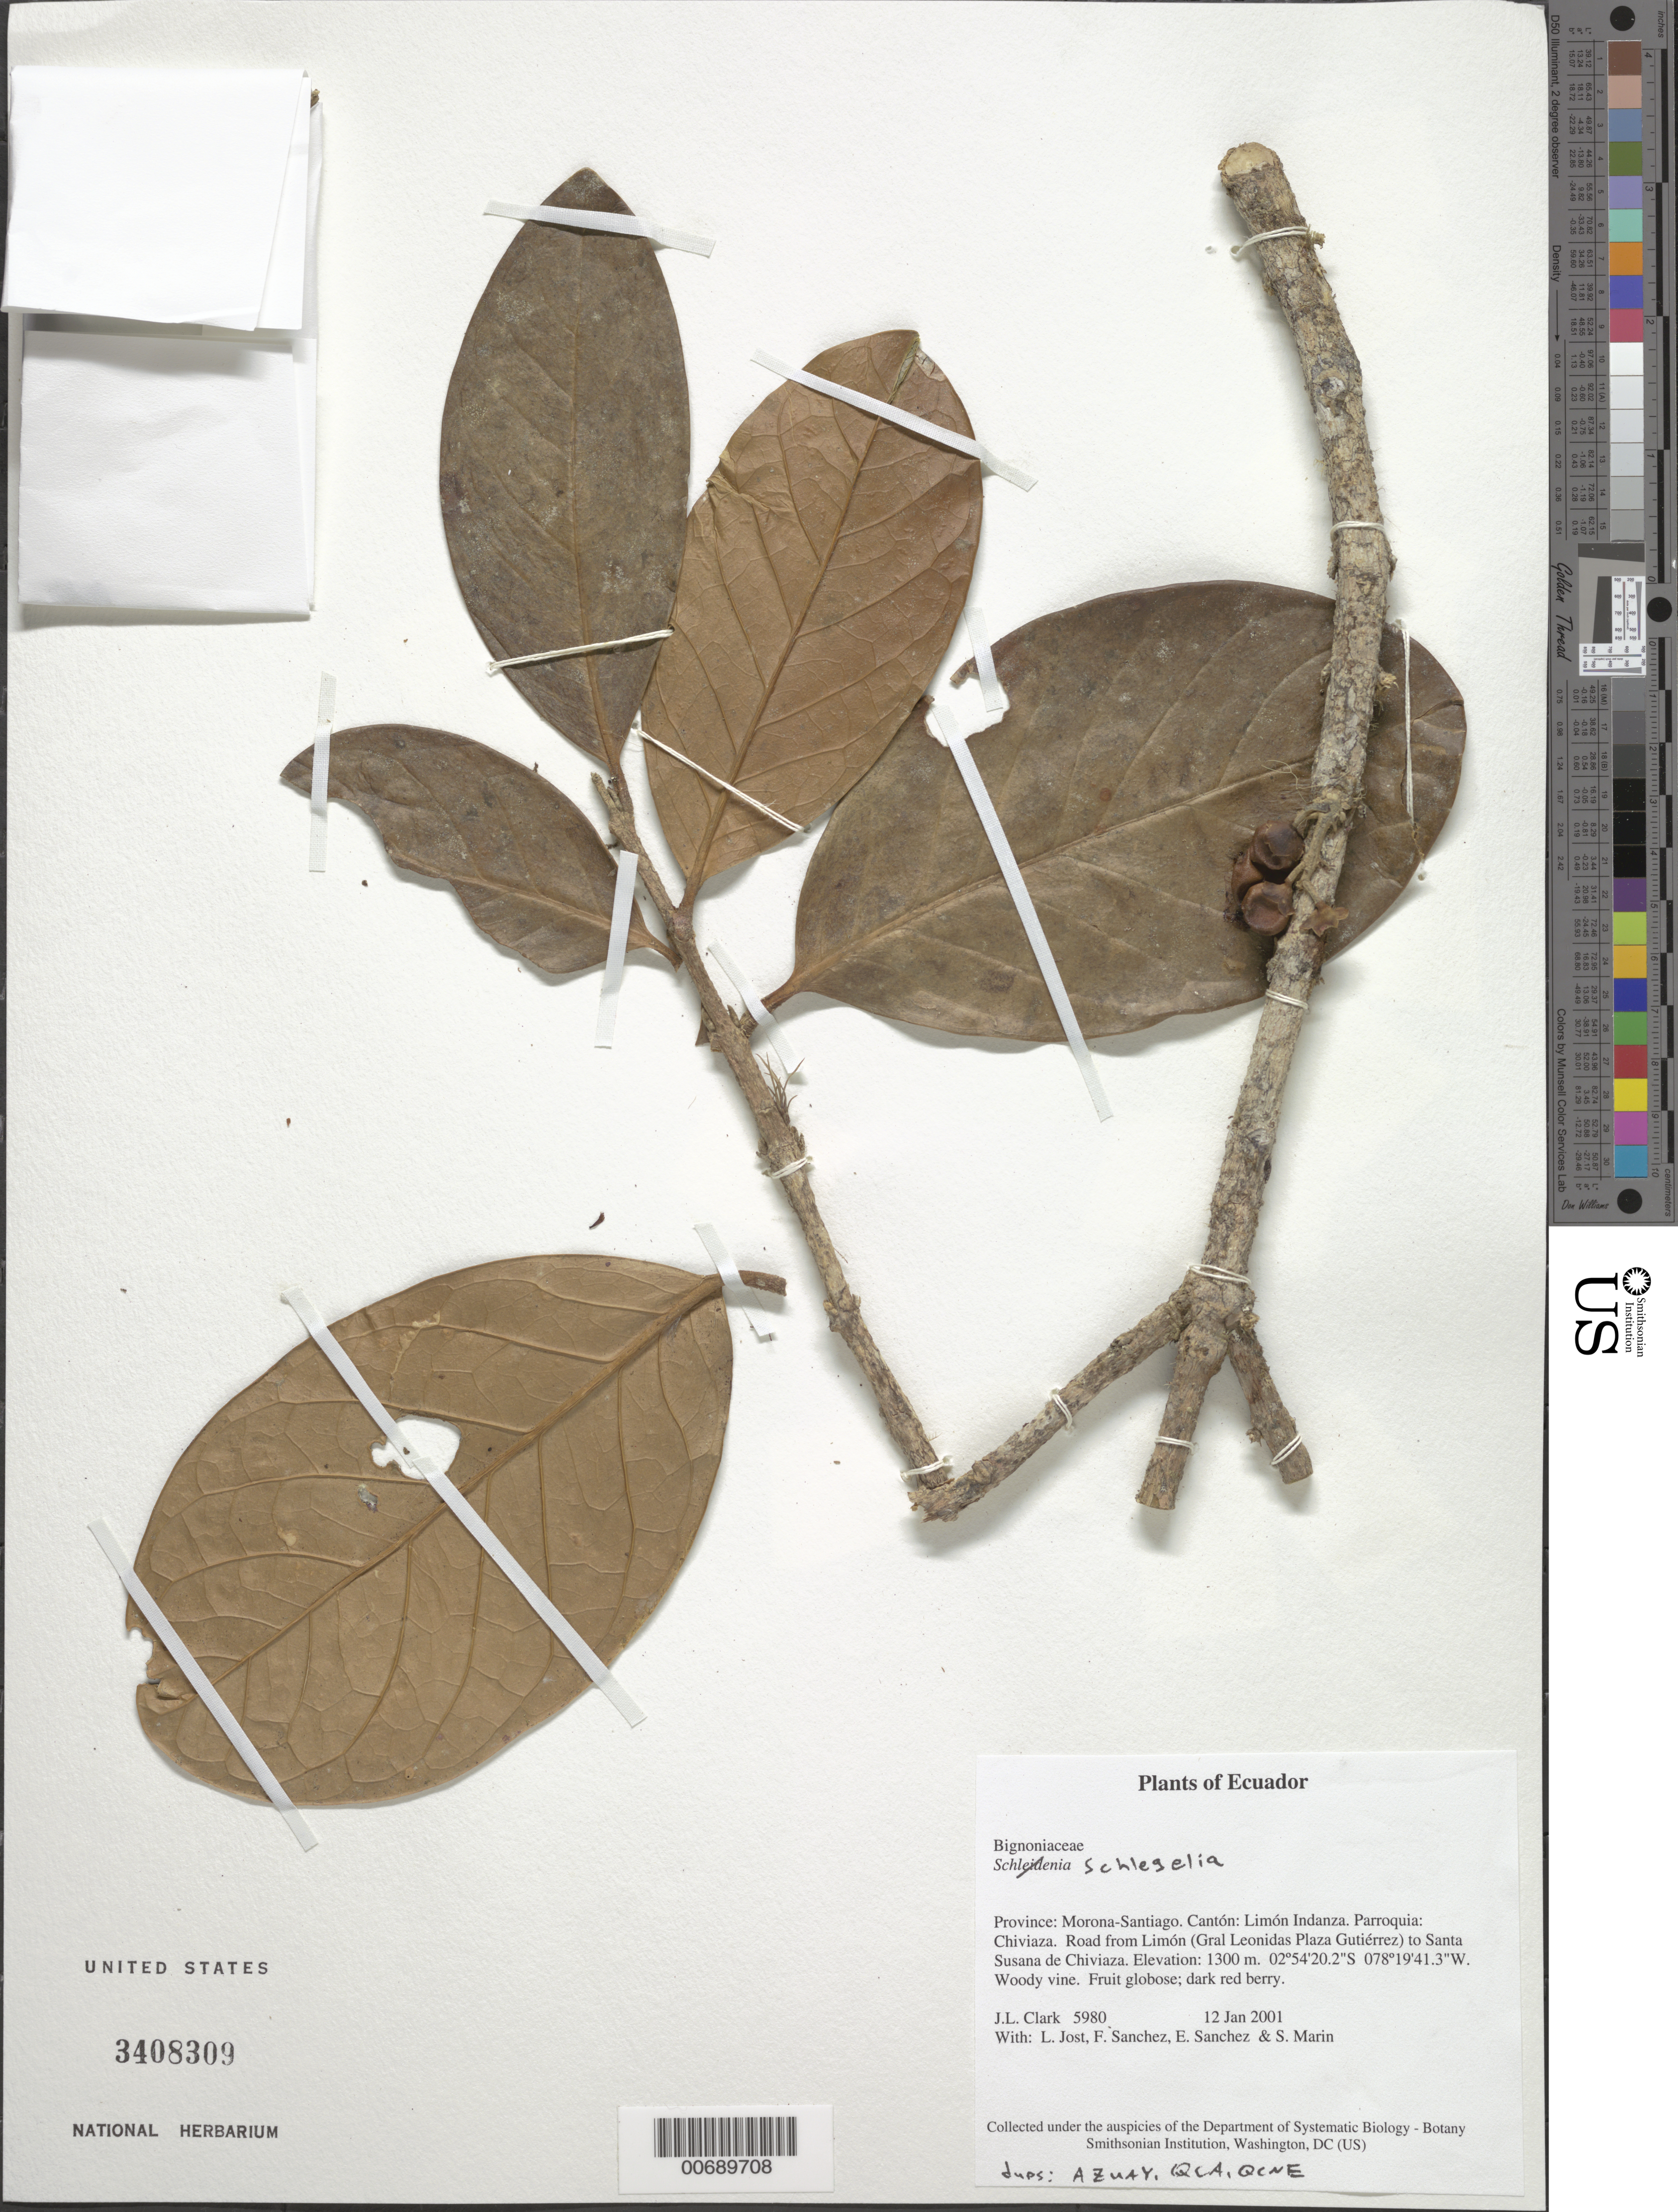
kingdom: Plantae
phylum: Tracheophyta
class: Magnoliopsida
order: Lamiales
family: Schlegeliaceae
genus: Schlegelia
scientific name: Schlegelia sp.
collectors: J. L. Clark, L. Jost, F. Sanchez, E. Sanchez & S. Marin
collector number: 5980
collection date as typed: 12 Jan 2001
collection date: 2001-01-12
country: Ecuador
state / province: Morona-Santiago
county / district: Limón Indanza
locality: Parroquia: Chiviaza. Road from Limón (Gral Leonidas Plaza Gutiérrez) to Santa Susana de Chiviaza.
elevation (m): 1300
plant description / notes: AZUAY, QCA, QCNE, US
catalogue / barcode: US 3408309